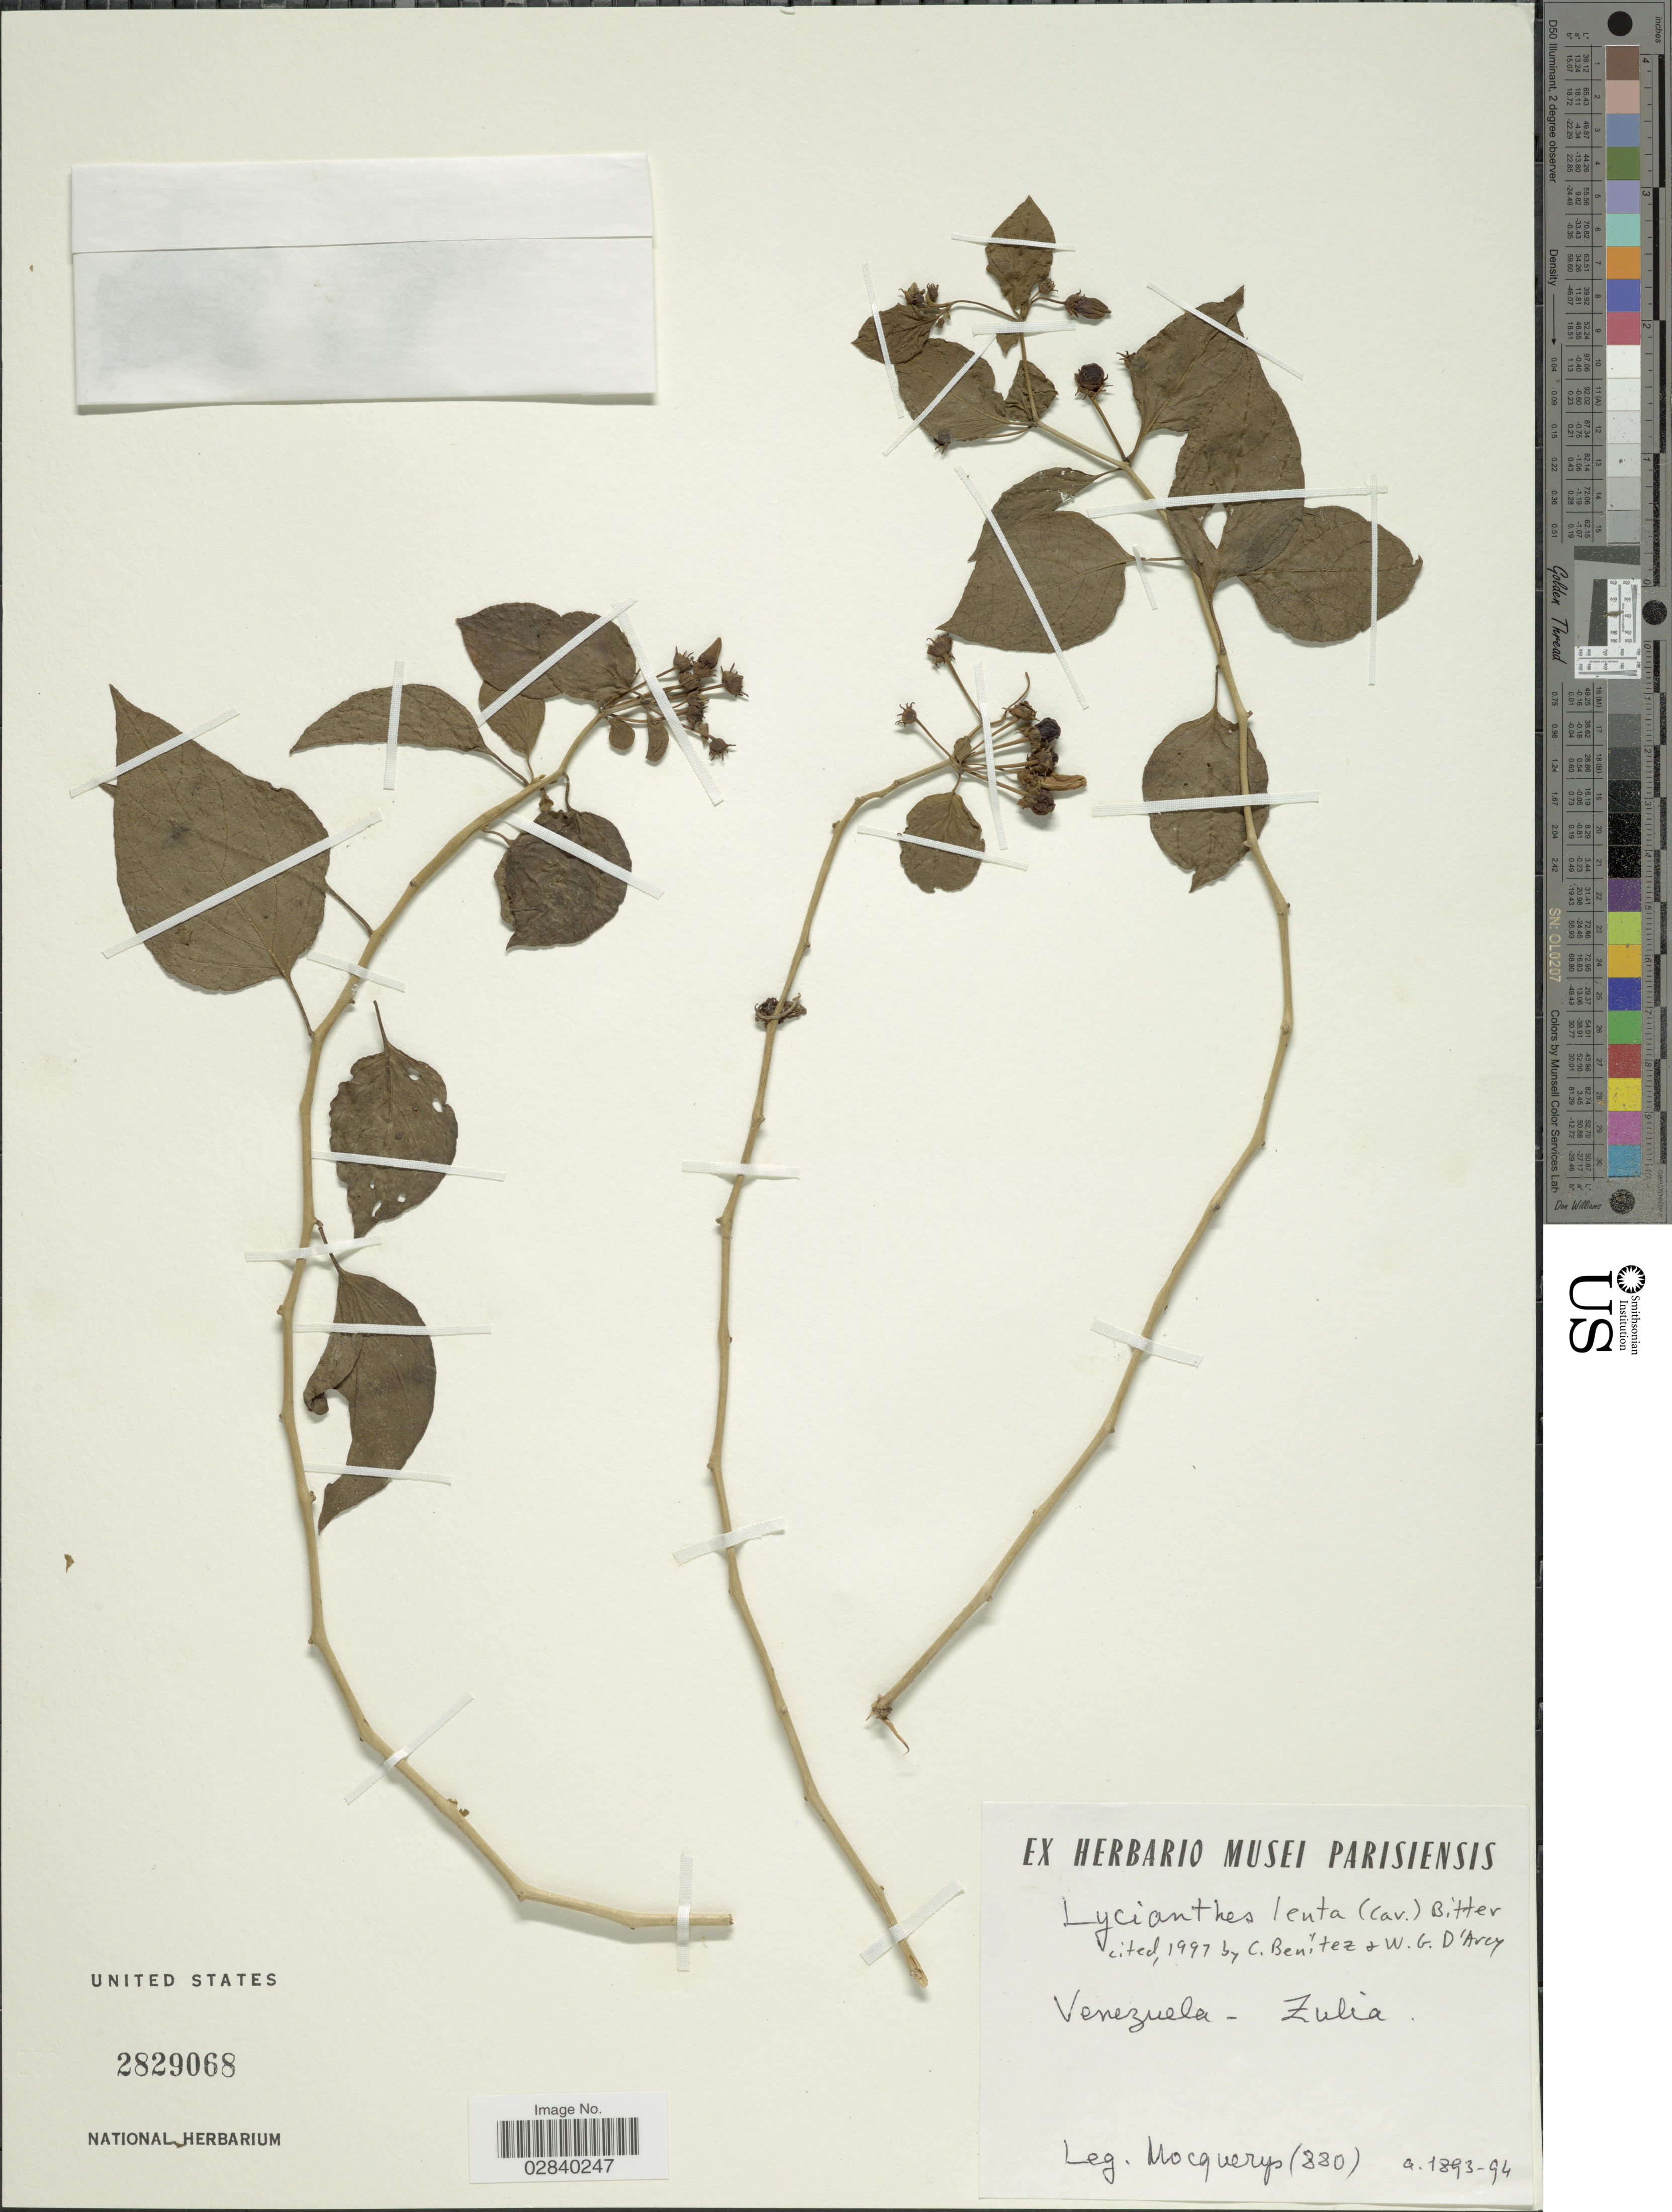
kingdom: Plantae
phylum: Tracheophyta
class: Magnoliopsida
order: Solanales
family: Solanaceae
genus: Lycianthes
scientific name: Lycianthes lenta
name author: (Cav.) Bitter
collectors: A. Mocquerys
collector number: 880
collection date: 1893/1894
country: Venezuela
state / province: Zulia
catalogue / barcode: US 2829068